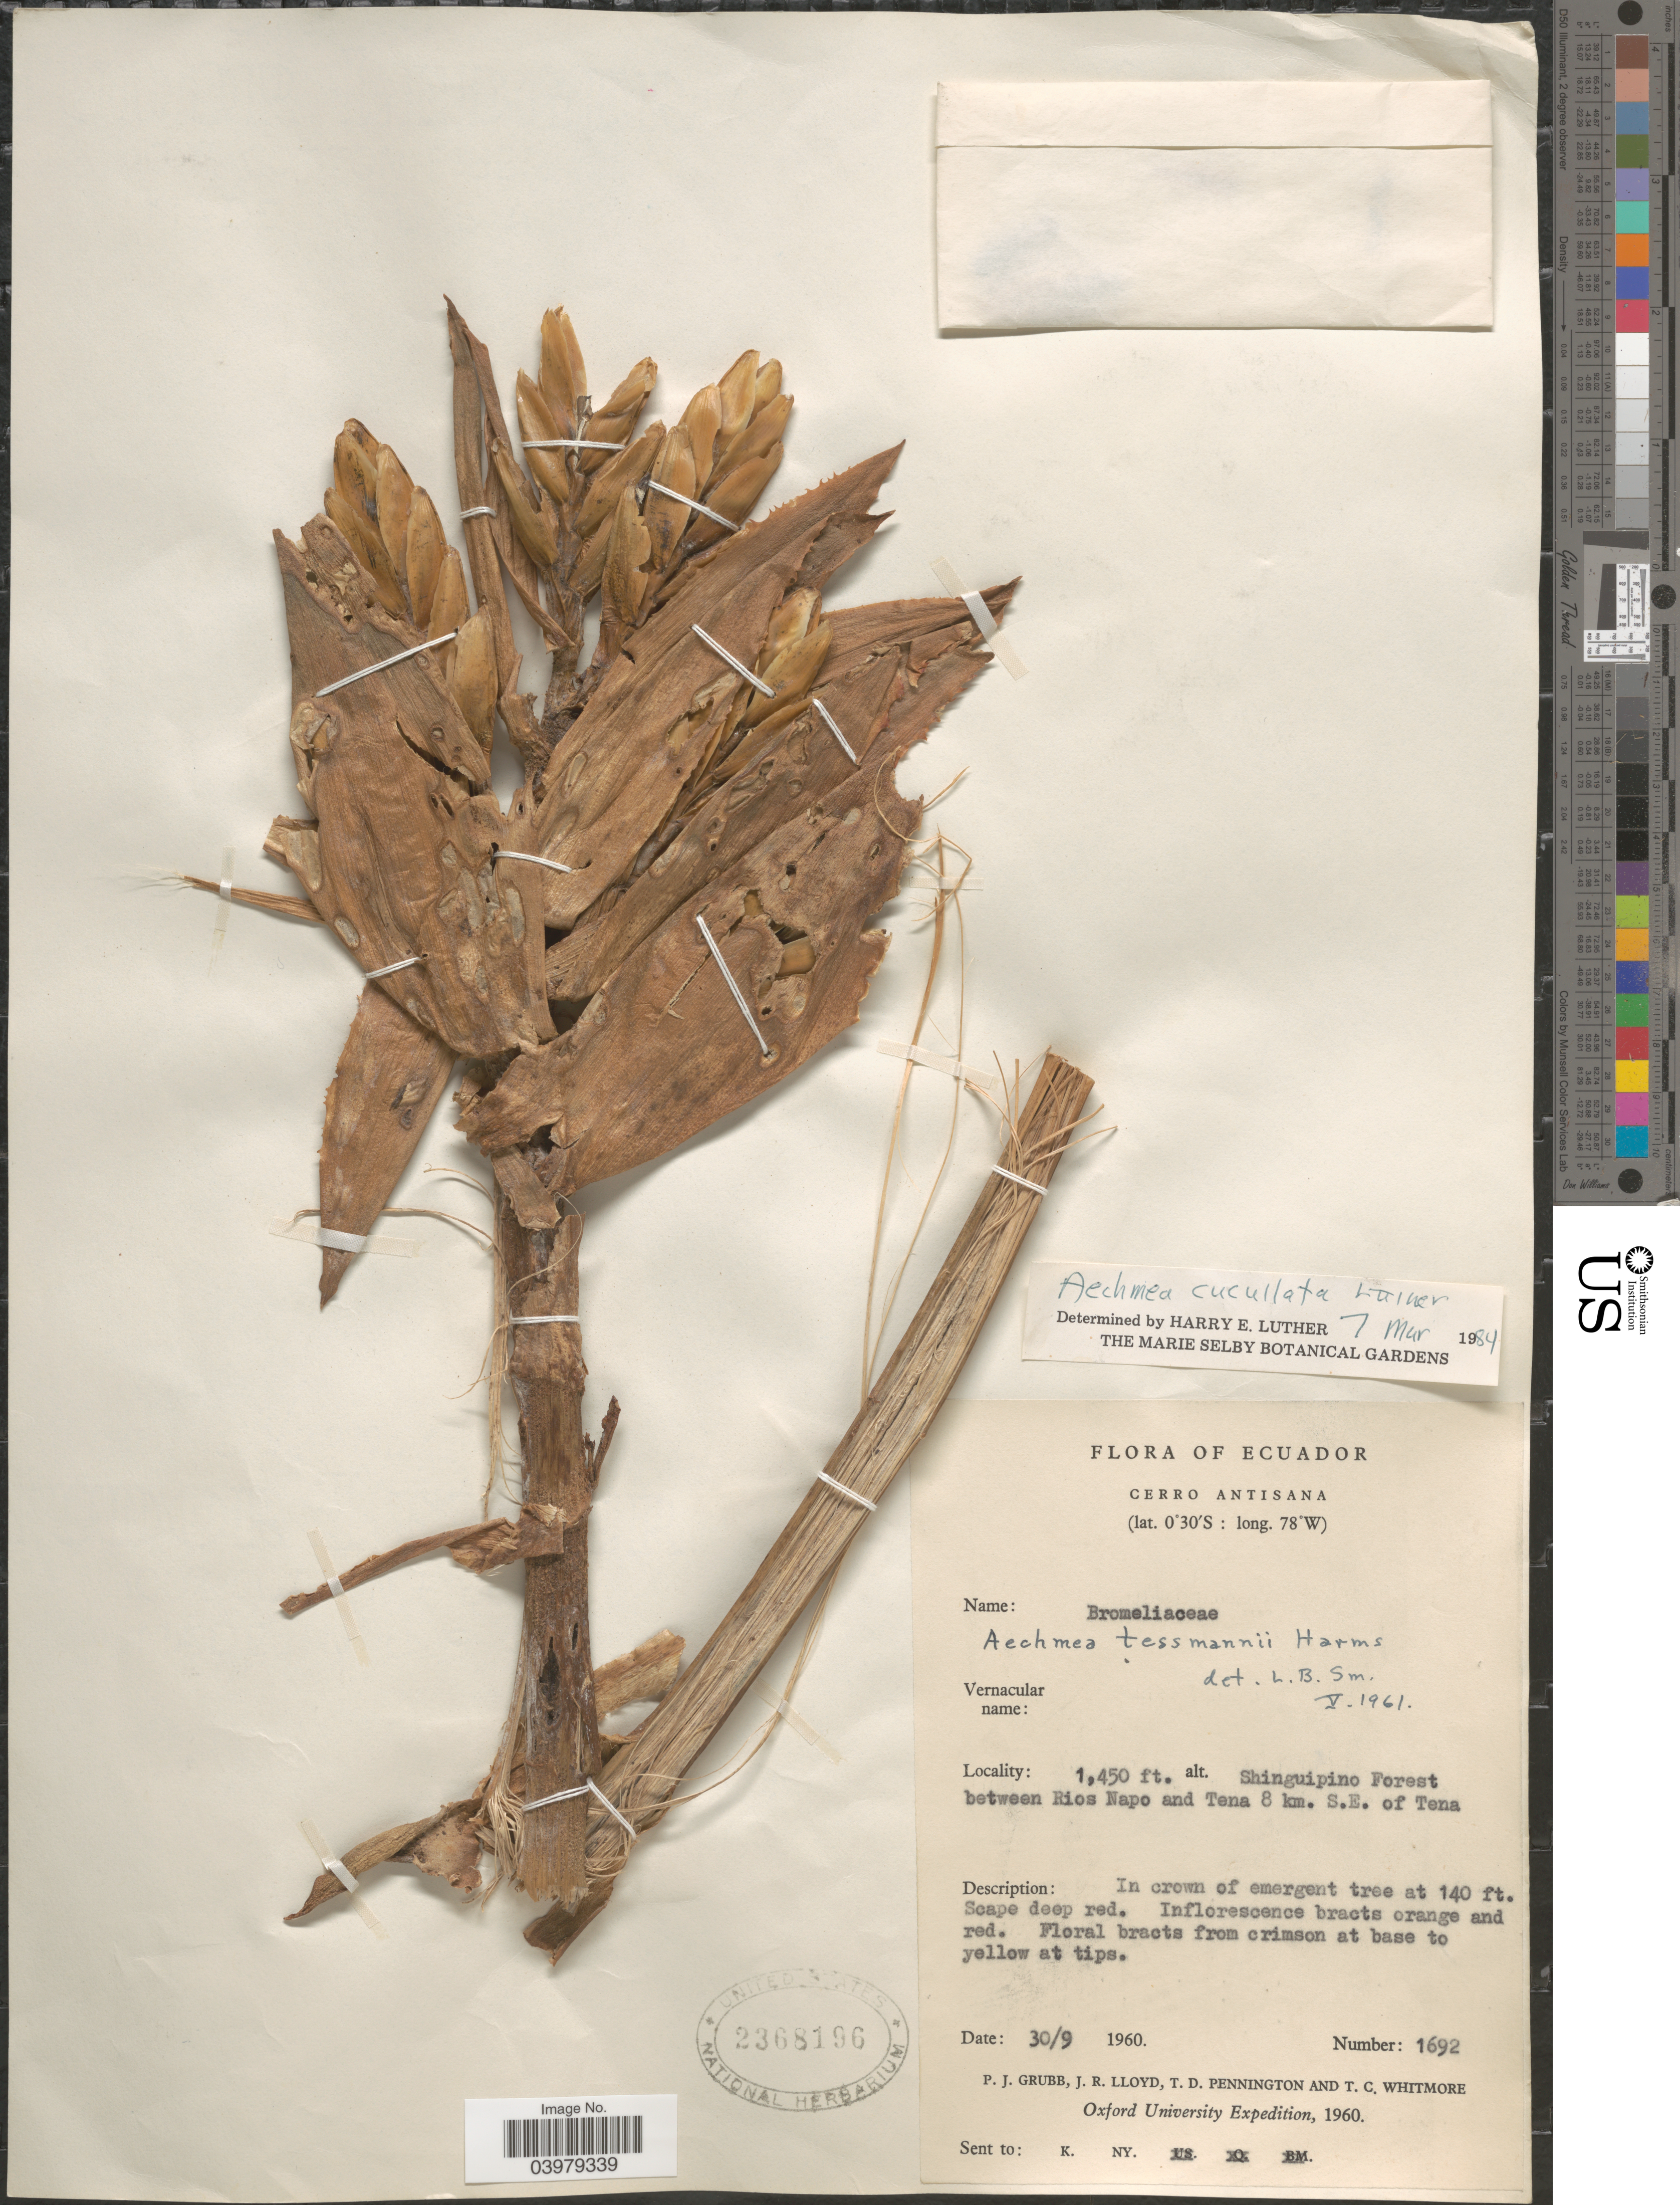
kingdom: Plantae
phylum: Tracheophyta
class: Liliopsida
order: Poales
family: Bromeliaceae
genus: Aechmea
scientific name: Aechmea cucullata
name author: H. Luther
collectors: P. J. Grubb, J. R. Lloyd, T. D. Pennington & T. C. Whitmore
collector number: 1692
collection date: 1960-09-30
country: Ecuador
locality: Cerro Antisana. Shinguipino Forest between Rios Napo and Tena 8 km. S.E. of Tena.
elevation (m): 442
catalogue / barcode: US 2368196